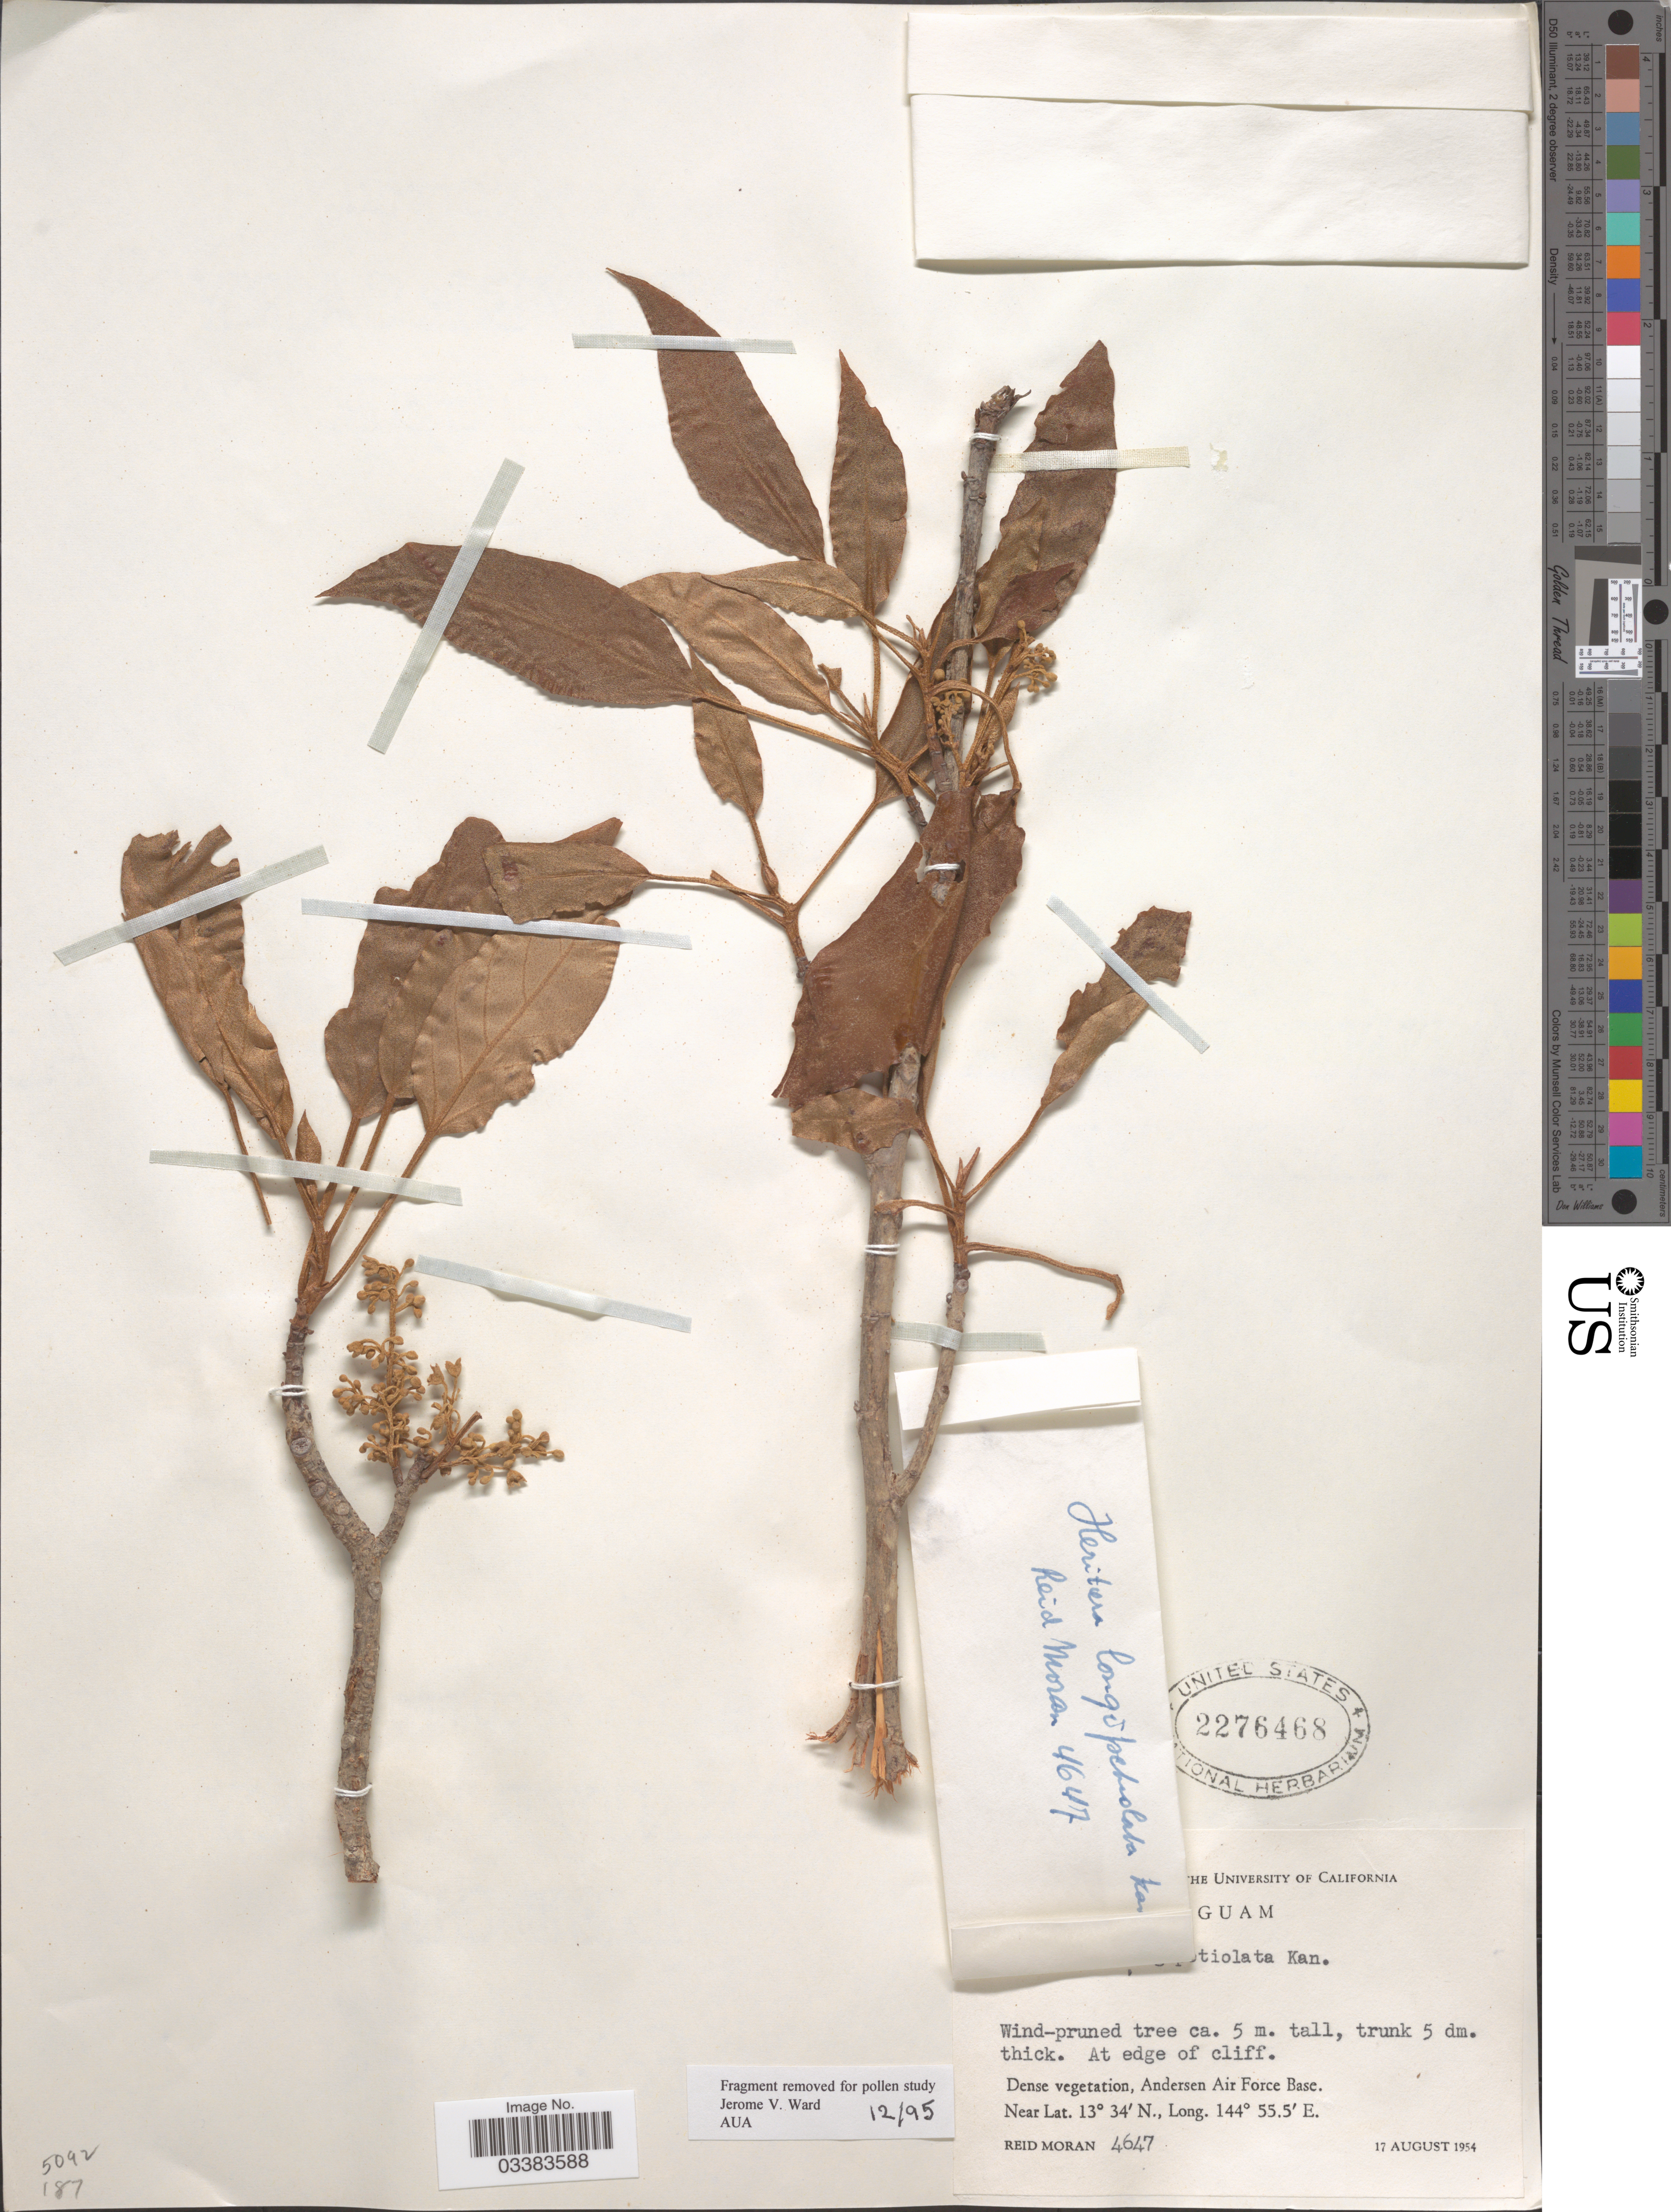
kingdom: Plantae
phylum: Tracheophyta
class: Magnoliopsida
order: Malvales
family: Malvaceae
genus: Heritiera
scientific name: Heritiera longipetiolata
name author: Kaneh.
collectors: R. Moran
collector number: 4647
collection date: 1954-08-17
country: Guam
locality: Dense vegetation, Andersen Air Force Base.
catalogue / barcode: US 2276468